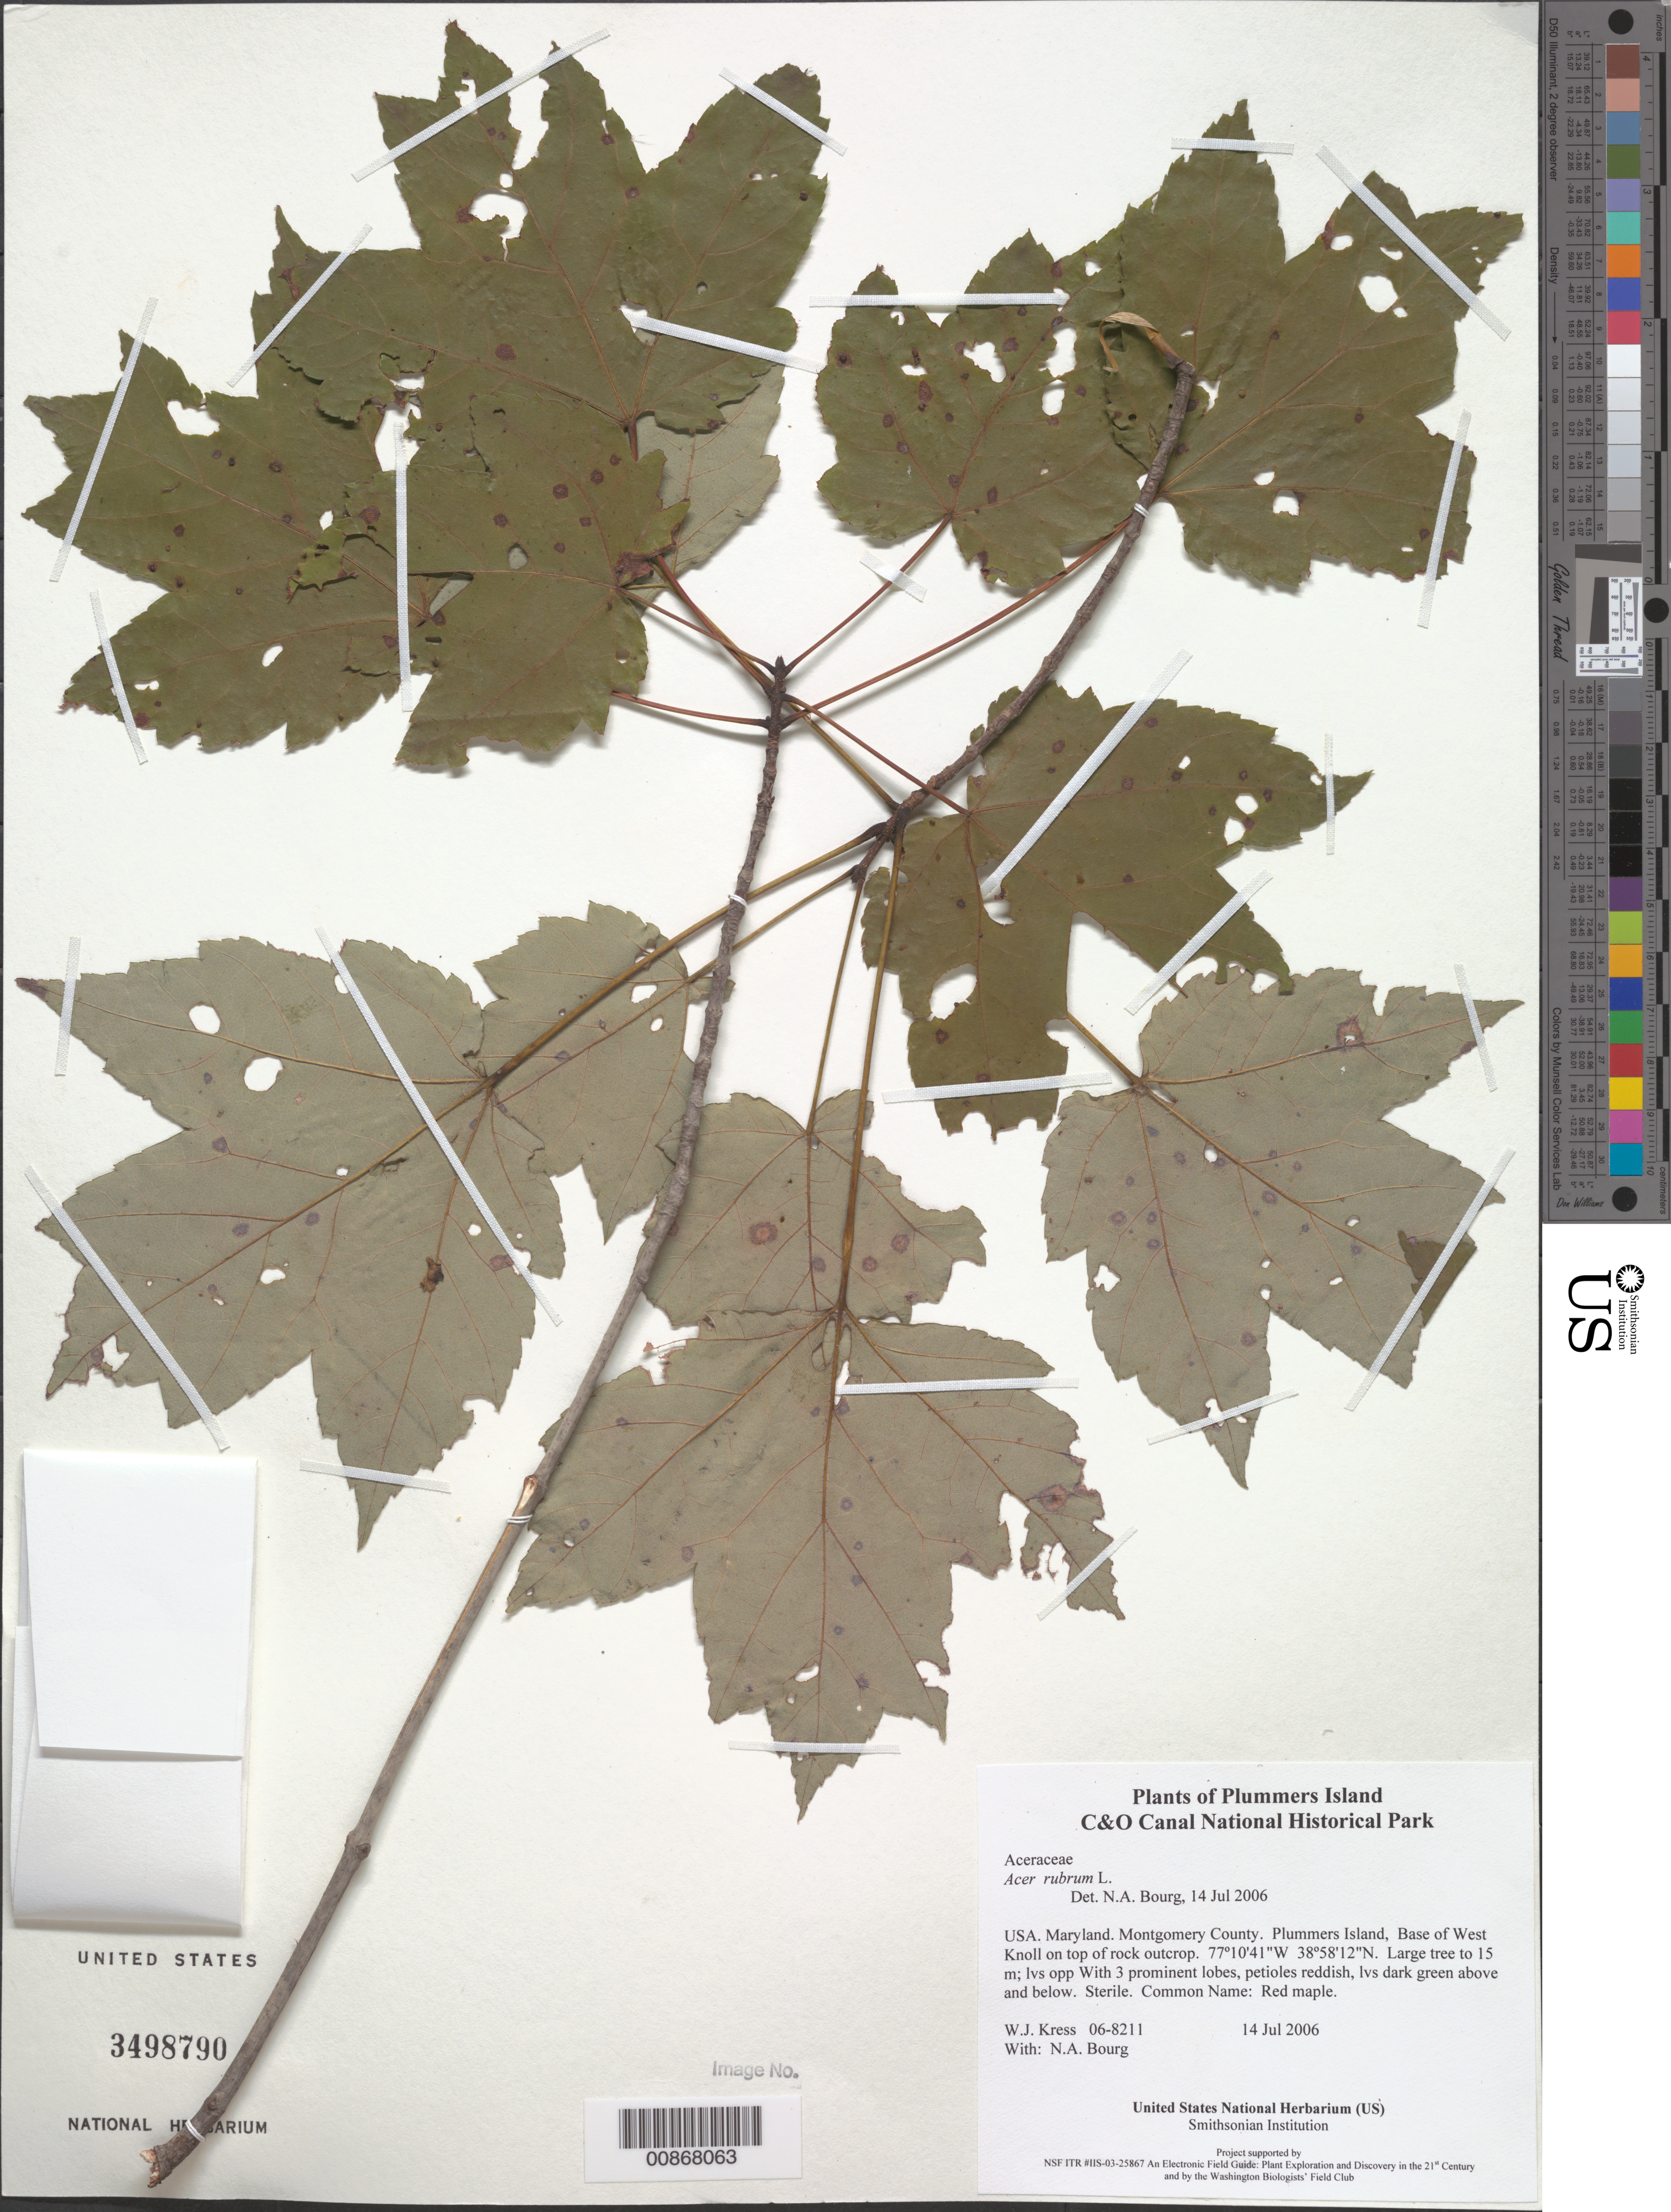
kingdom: Plantae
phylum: Tracheophyta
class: Liliopsida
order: Asparagales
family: Amaryllidaceae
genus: Narcissus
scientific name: Narcissus poeticus var. plenus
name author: J.C. Niven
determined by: Bourg, N. A.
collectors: W. J. Kress & N. A. Bourg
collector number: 06-8211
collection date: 2006-07-14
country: United States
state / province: Maryland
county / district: Montgomery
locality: Chesapeake and Ohio Canal National Historical Park, Plummers Island, Base of West Knoll on top of rock outcrop.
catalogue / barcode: US 3498790